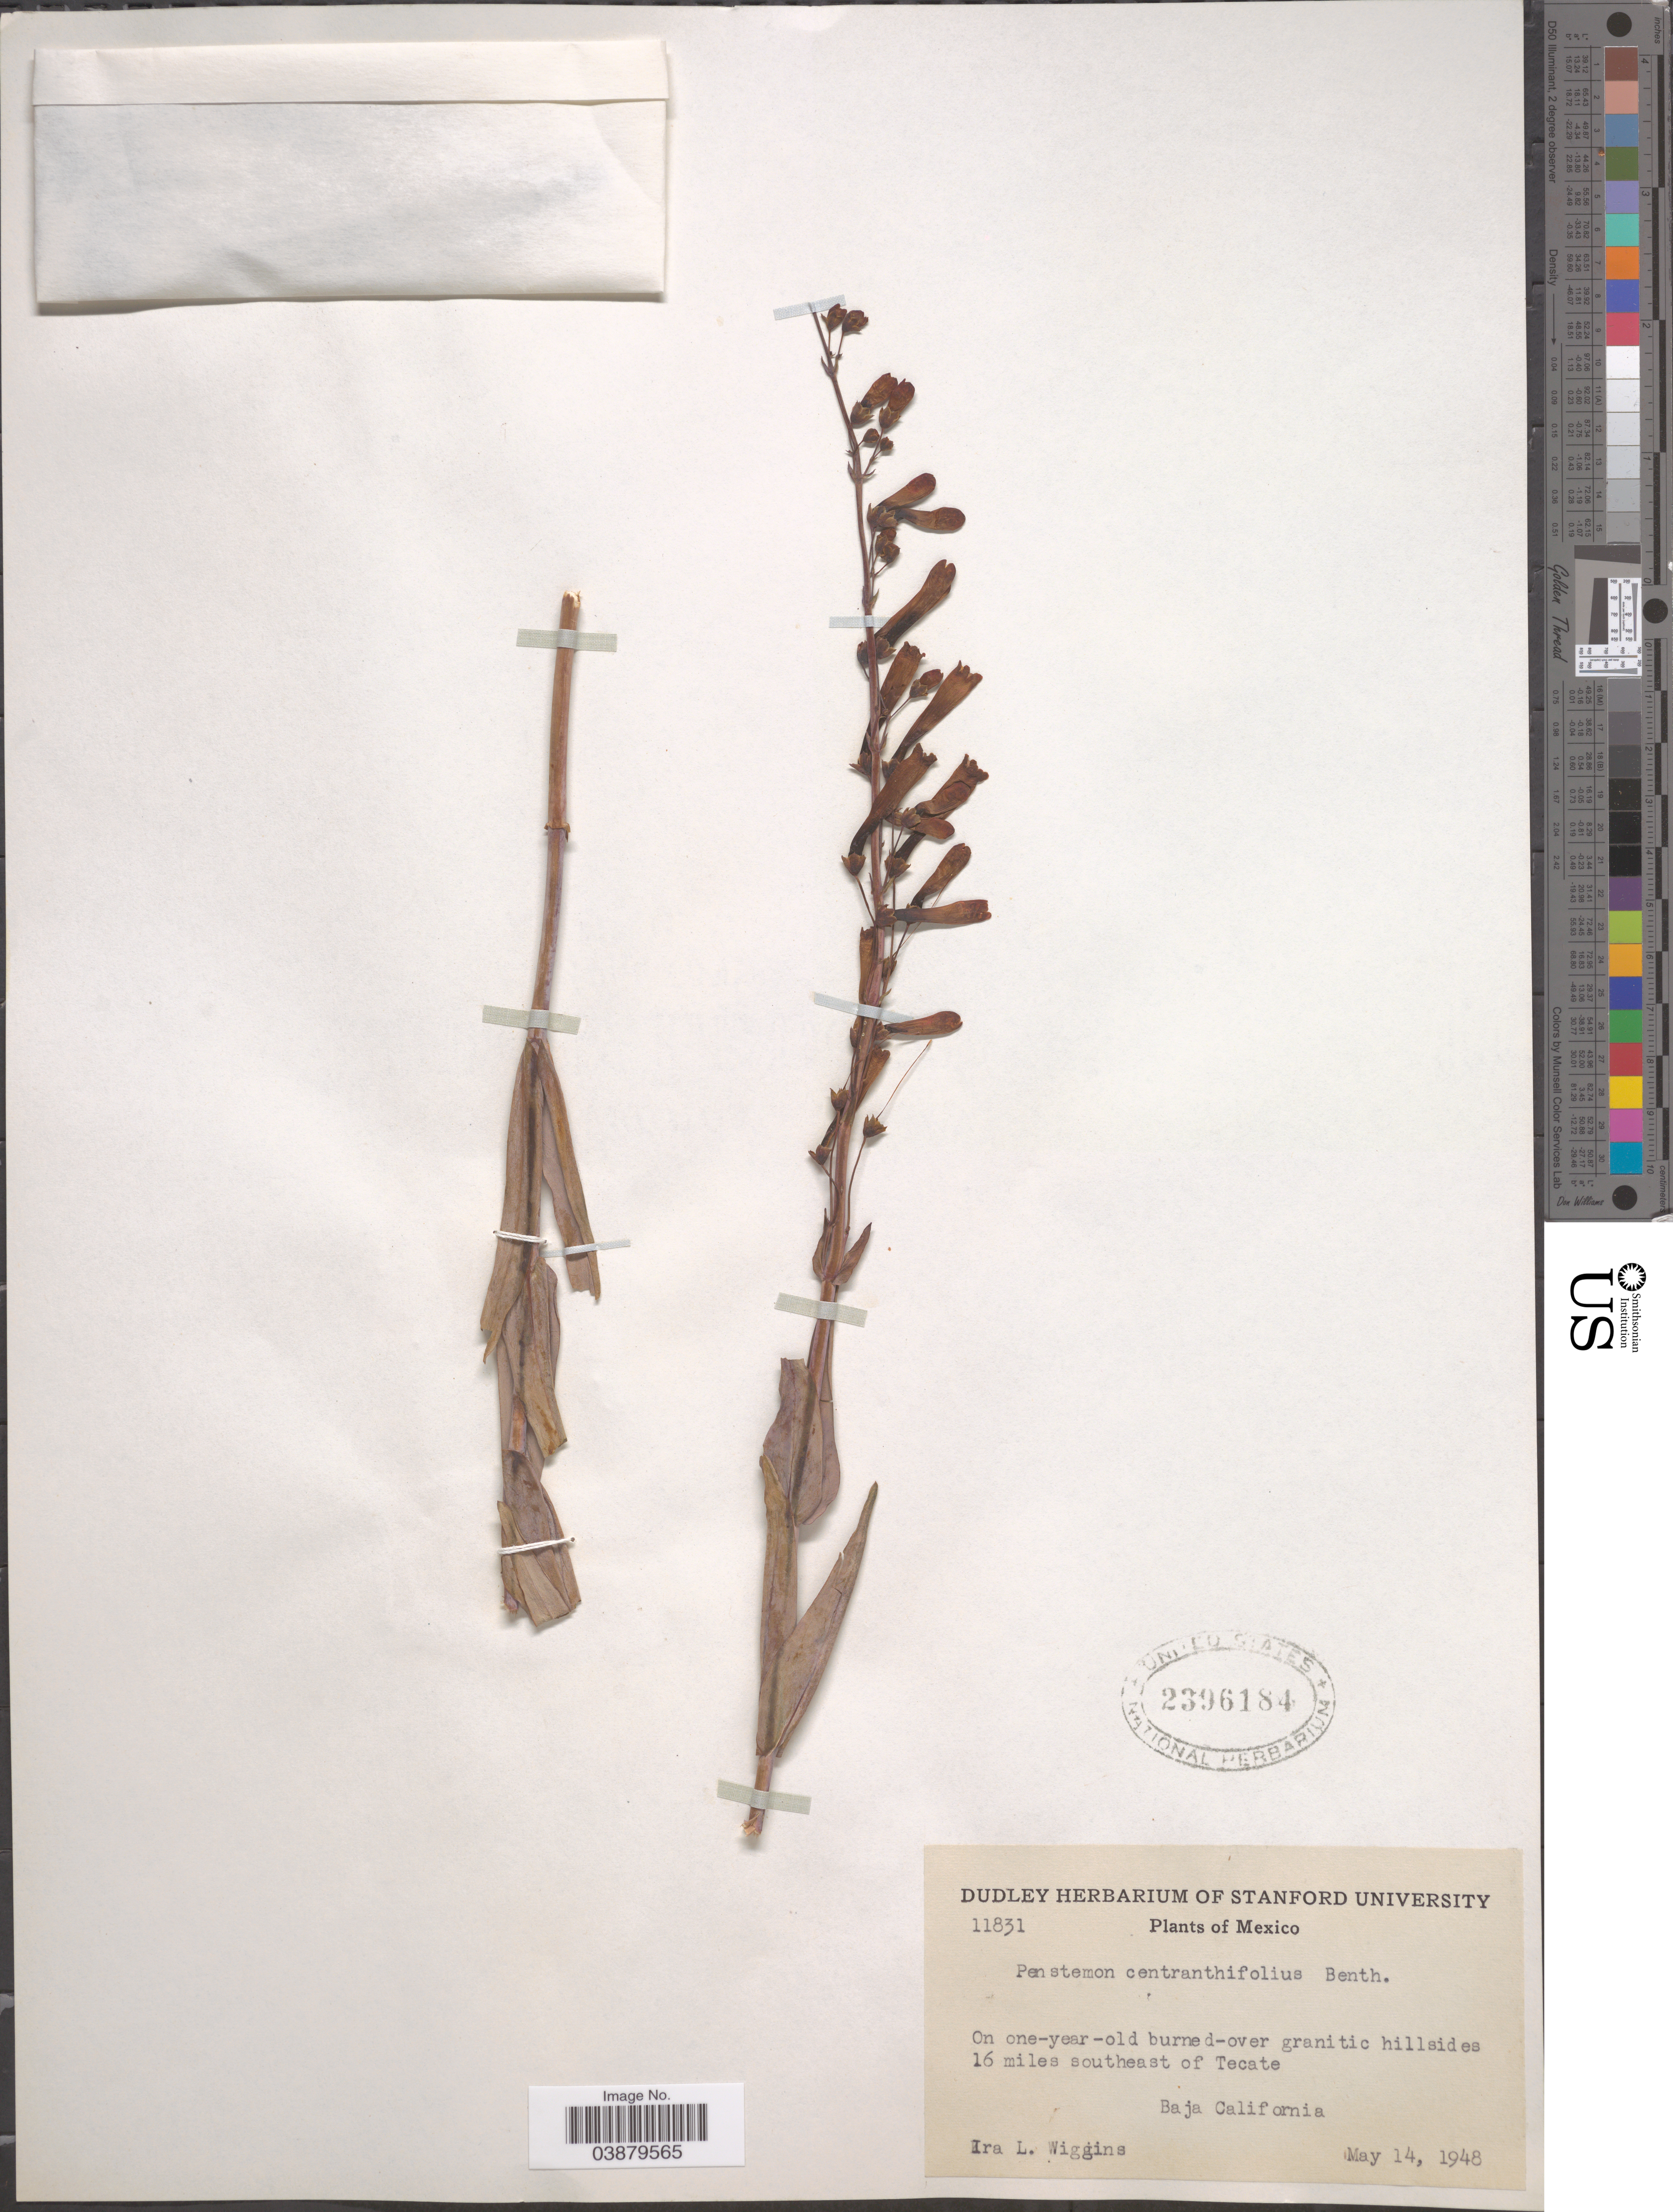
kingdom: Plantae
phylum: Tracheophyta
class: Magnoliopsida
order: Lamiales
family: Plantaginaceae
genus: Penstemon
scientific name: Penstemon centranthifolius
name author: Benth.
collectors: I. L. Wiggins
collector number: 11831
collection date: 1948-05-14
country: Mexico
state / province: Baja California Norte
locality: On one-year-old burned-over granitic hillsides 16 miles southeast of Tecate.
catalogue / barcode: US 2396184